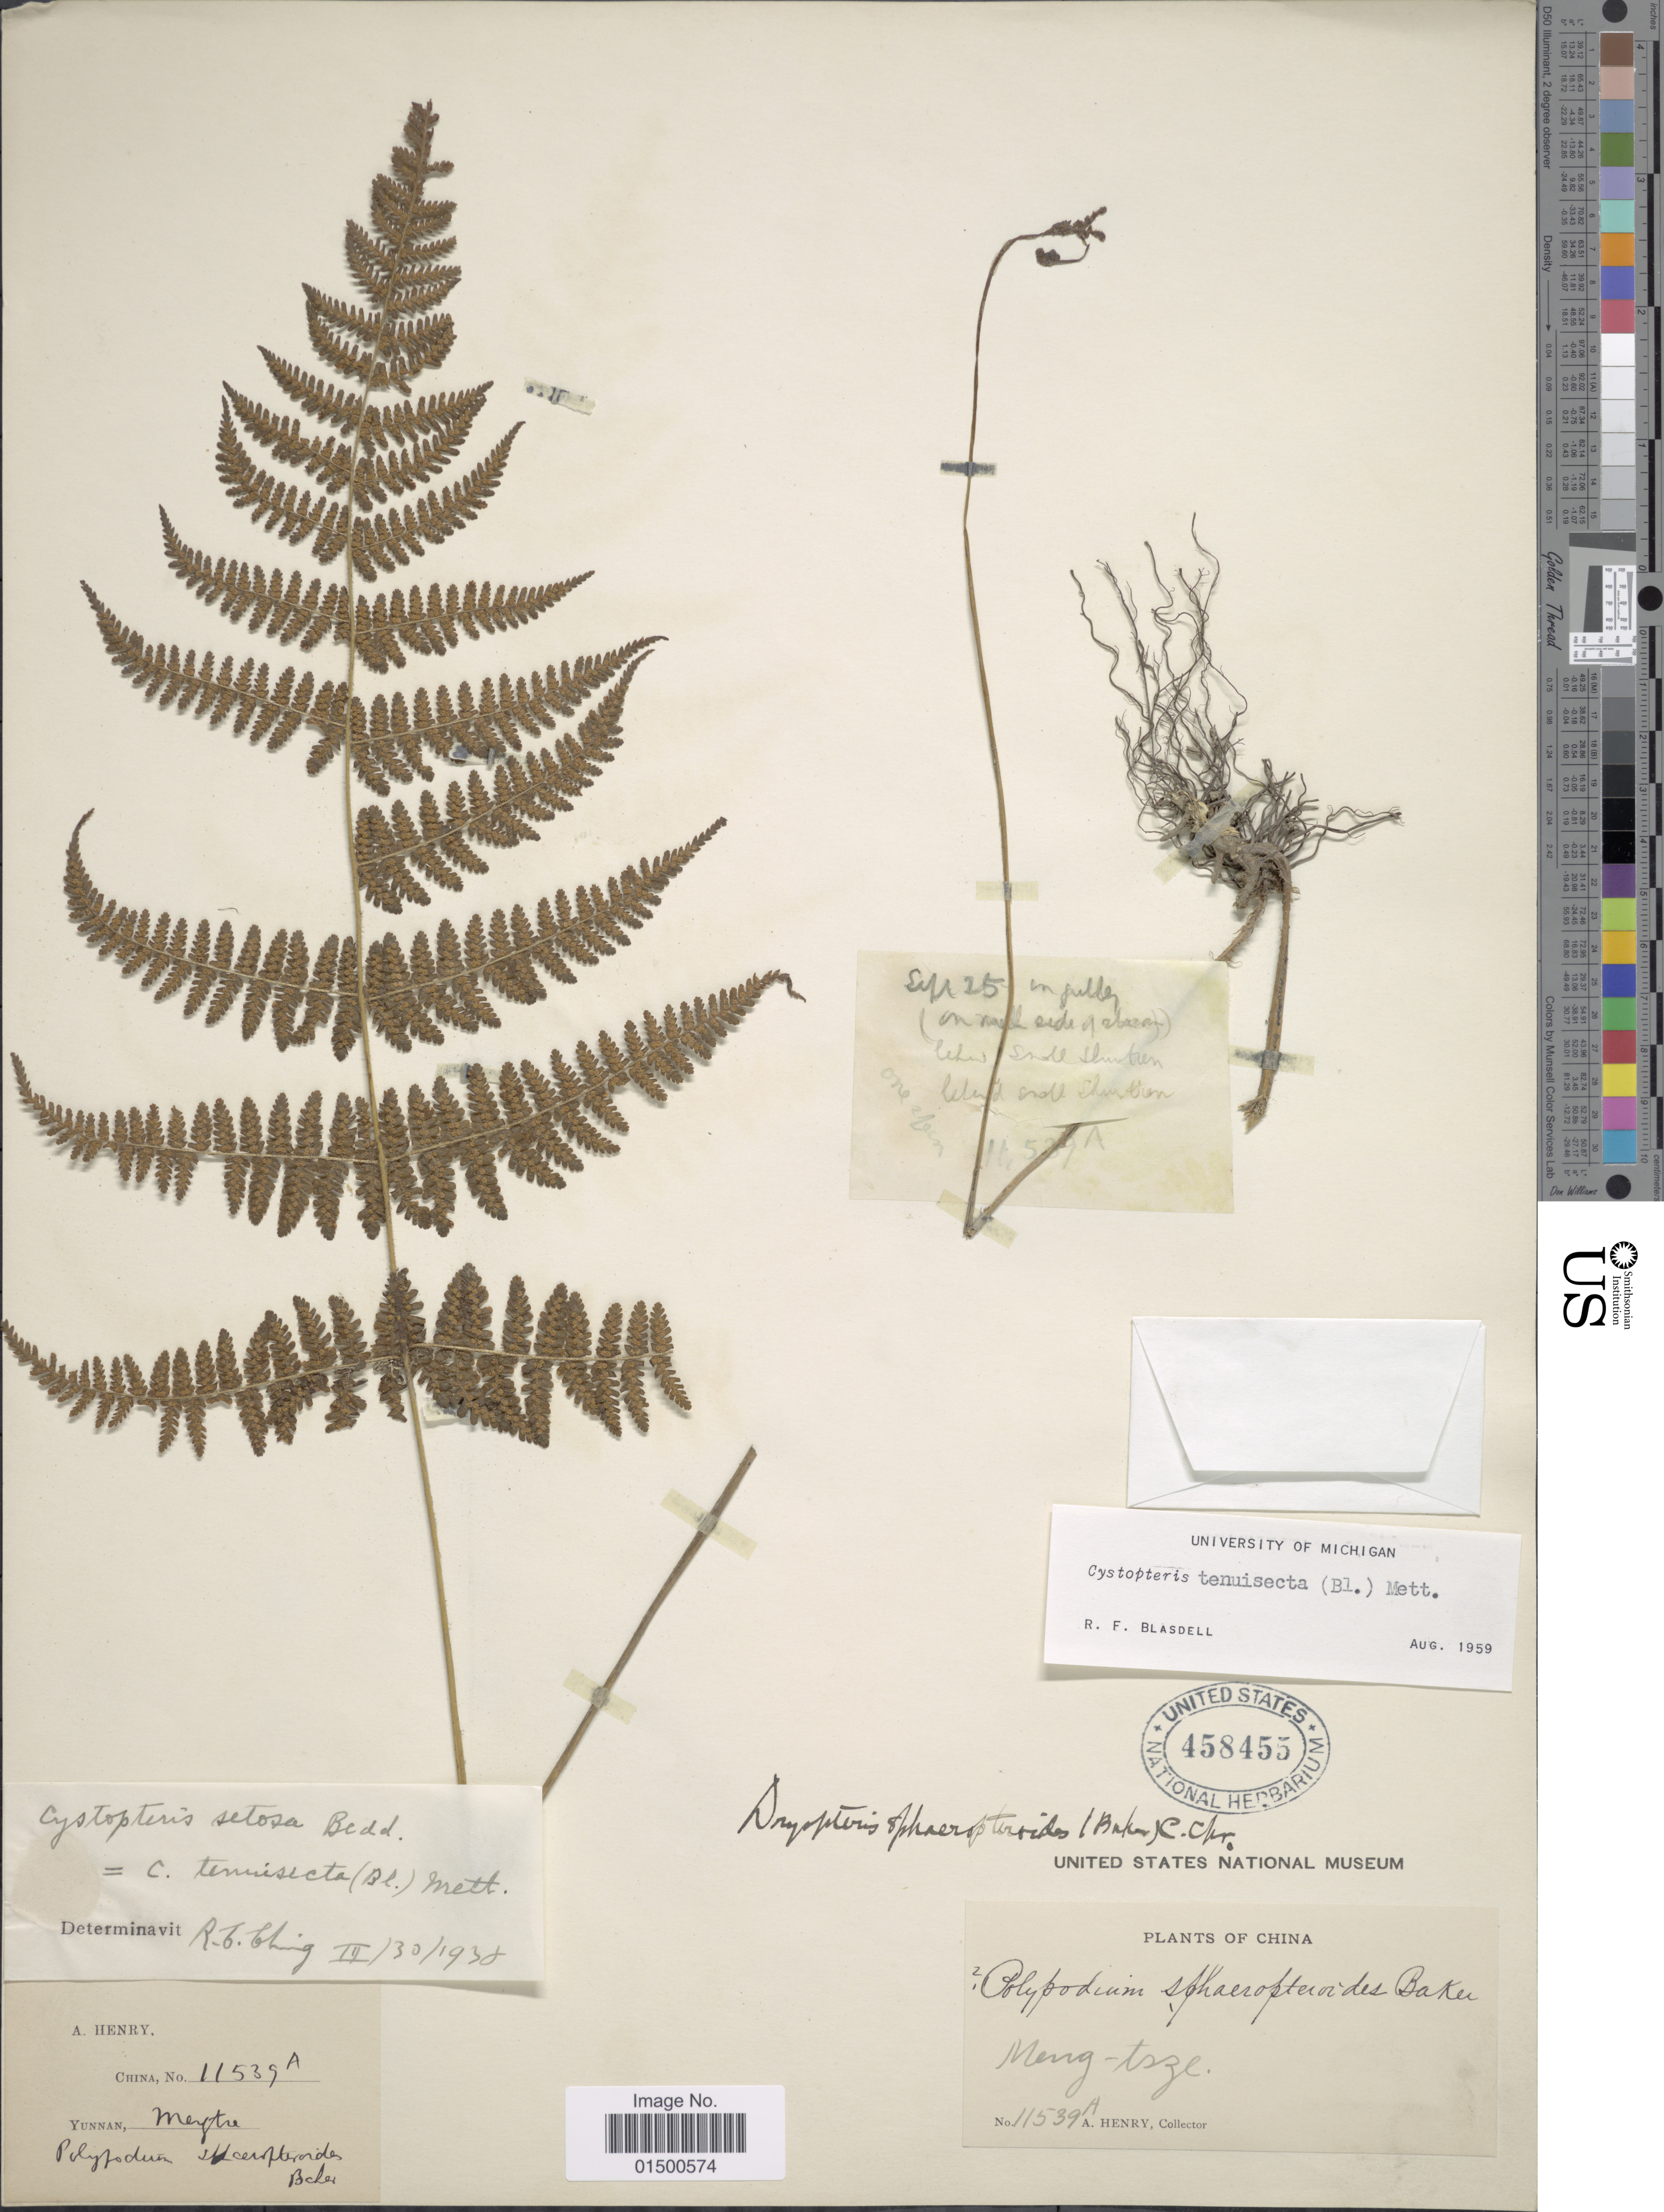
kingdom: Plantae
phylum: Tracheophyta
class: Polypodiopsida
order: Polypodiales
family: Cystopteridaceae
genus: Acystopteris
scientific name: Acystopteris tenuisecta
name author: (Blume) Tagawa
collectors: A. Henry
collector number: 11539 A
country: China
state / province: Yunnan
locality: Mengtze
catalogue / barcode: US 458455